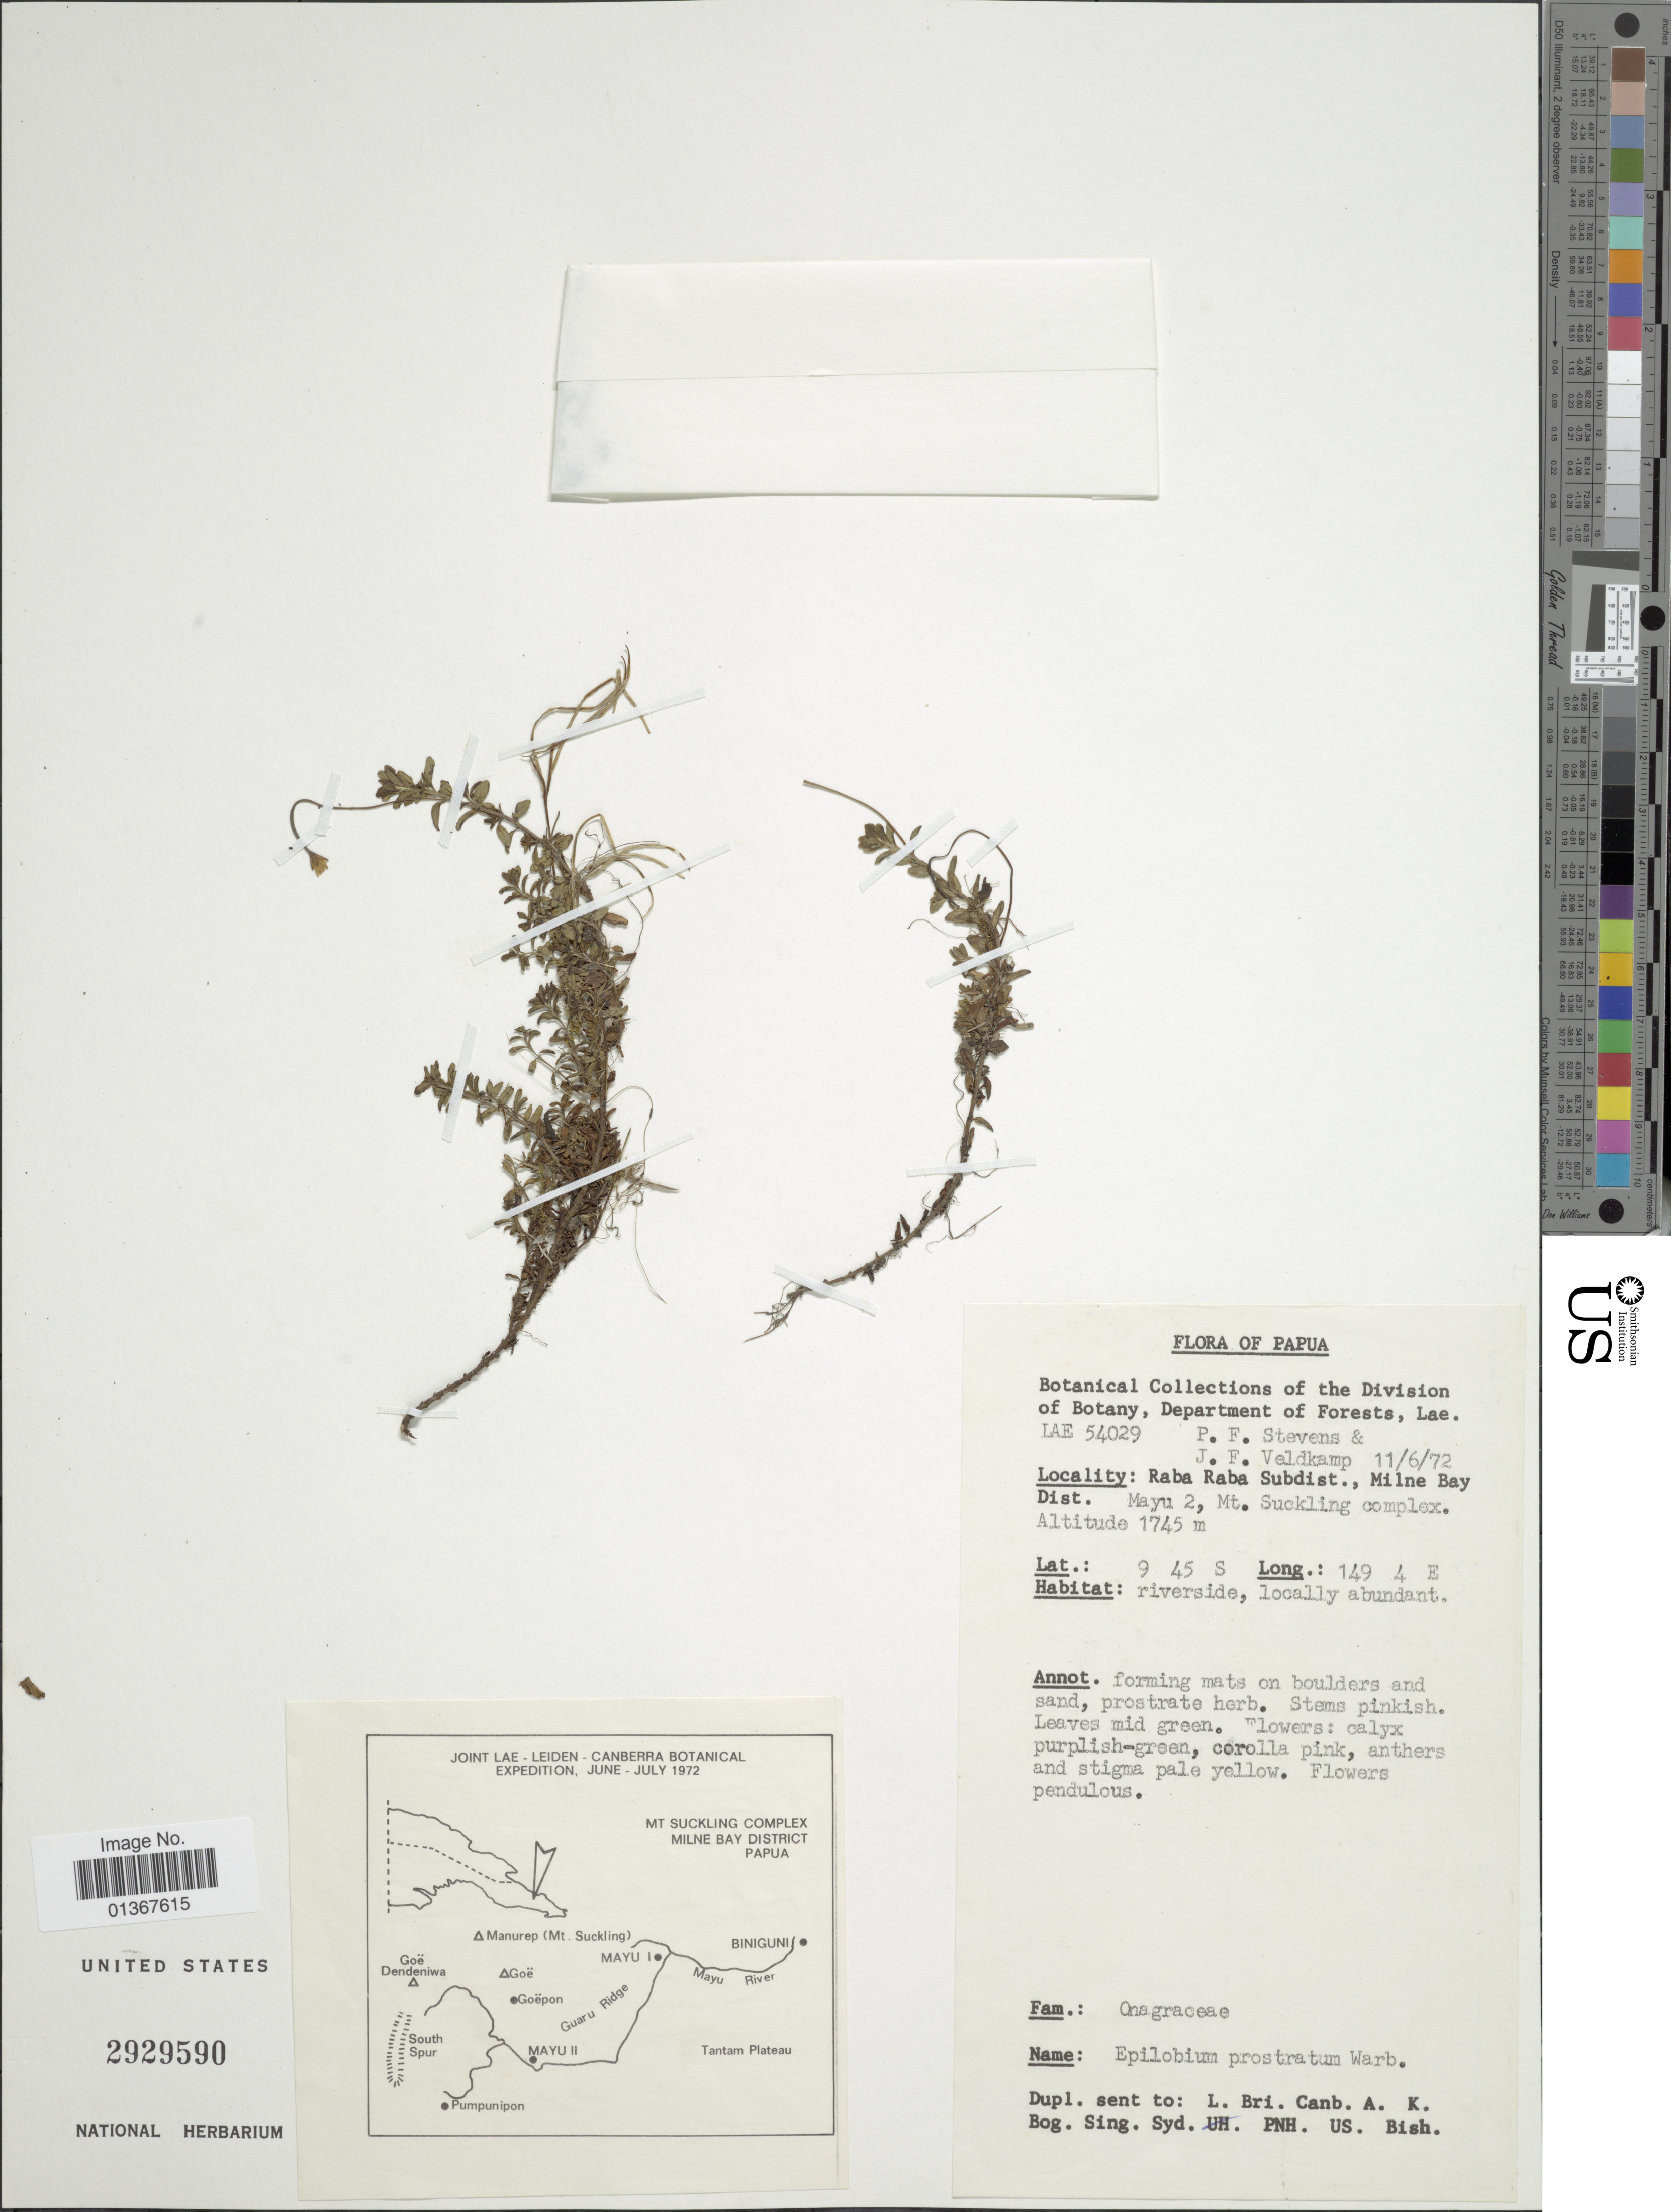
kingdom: Plantae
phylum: Tracheophyta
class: Magnoliopsida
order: Myrtales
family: Onagraceae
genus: Epilobium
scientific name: Epilobium prostratum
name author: Warb.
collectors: P. F. Stevens & J. F. Veldkamp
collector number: LAE 54029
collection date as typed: Transcribed d/m/y: 11/6/72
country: Papua New Guinea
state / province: Milne Bay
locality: Raba Raba Subdist., Mayu 2, Mt. Suckling complex.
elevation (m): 1745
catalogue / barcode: US 2929590